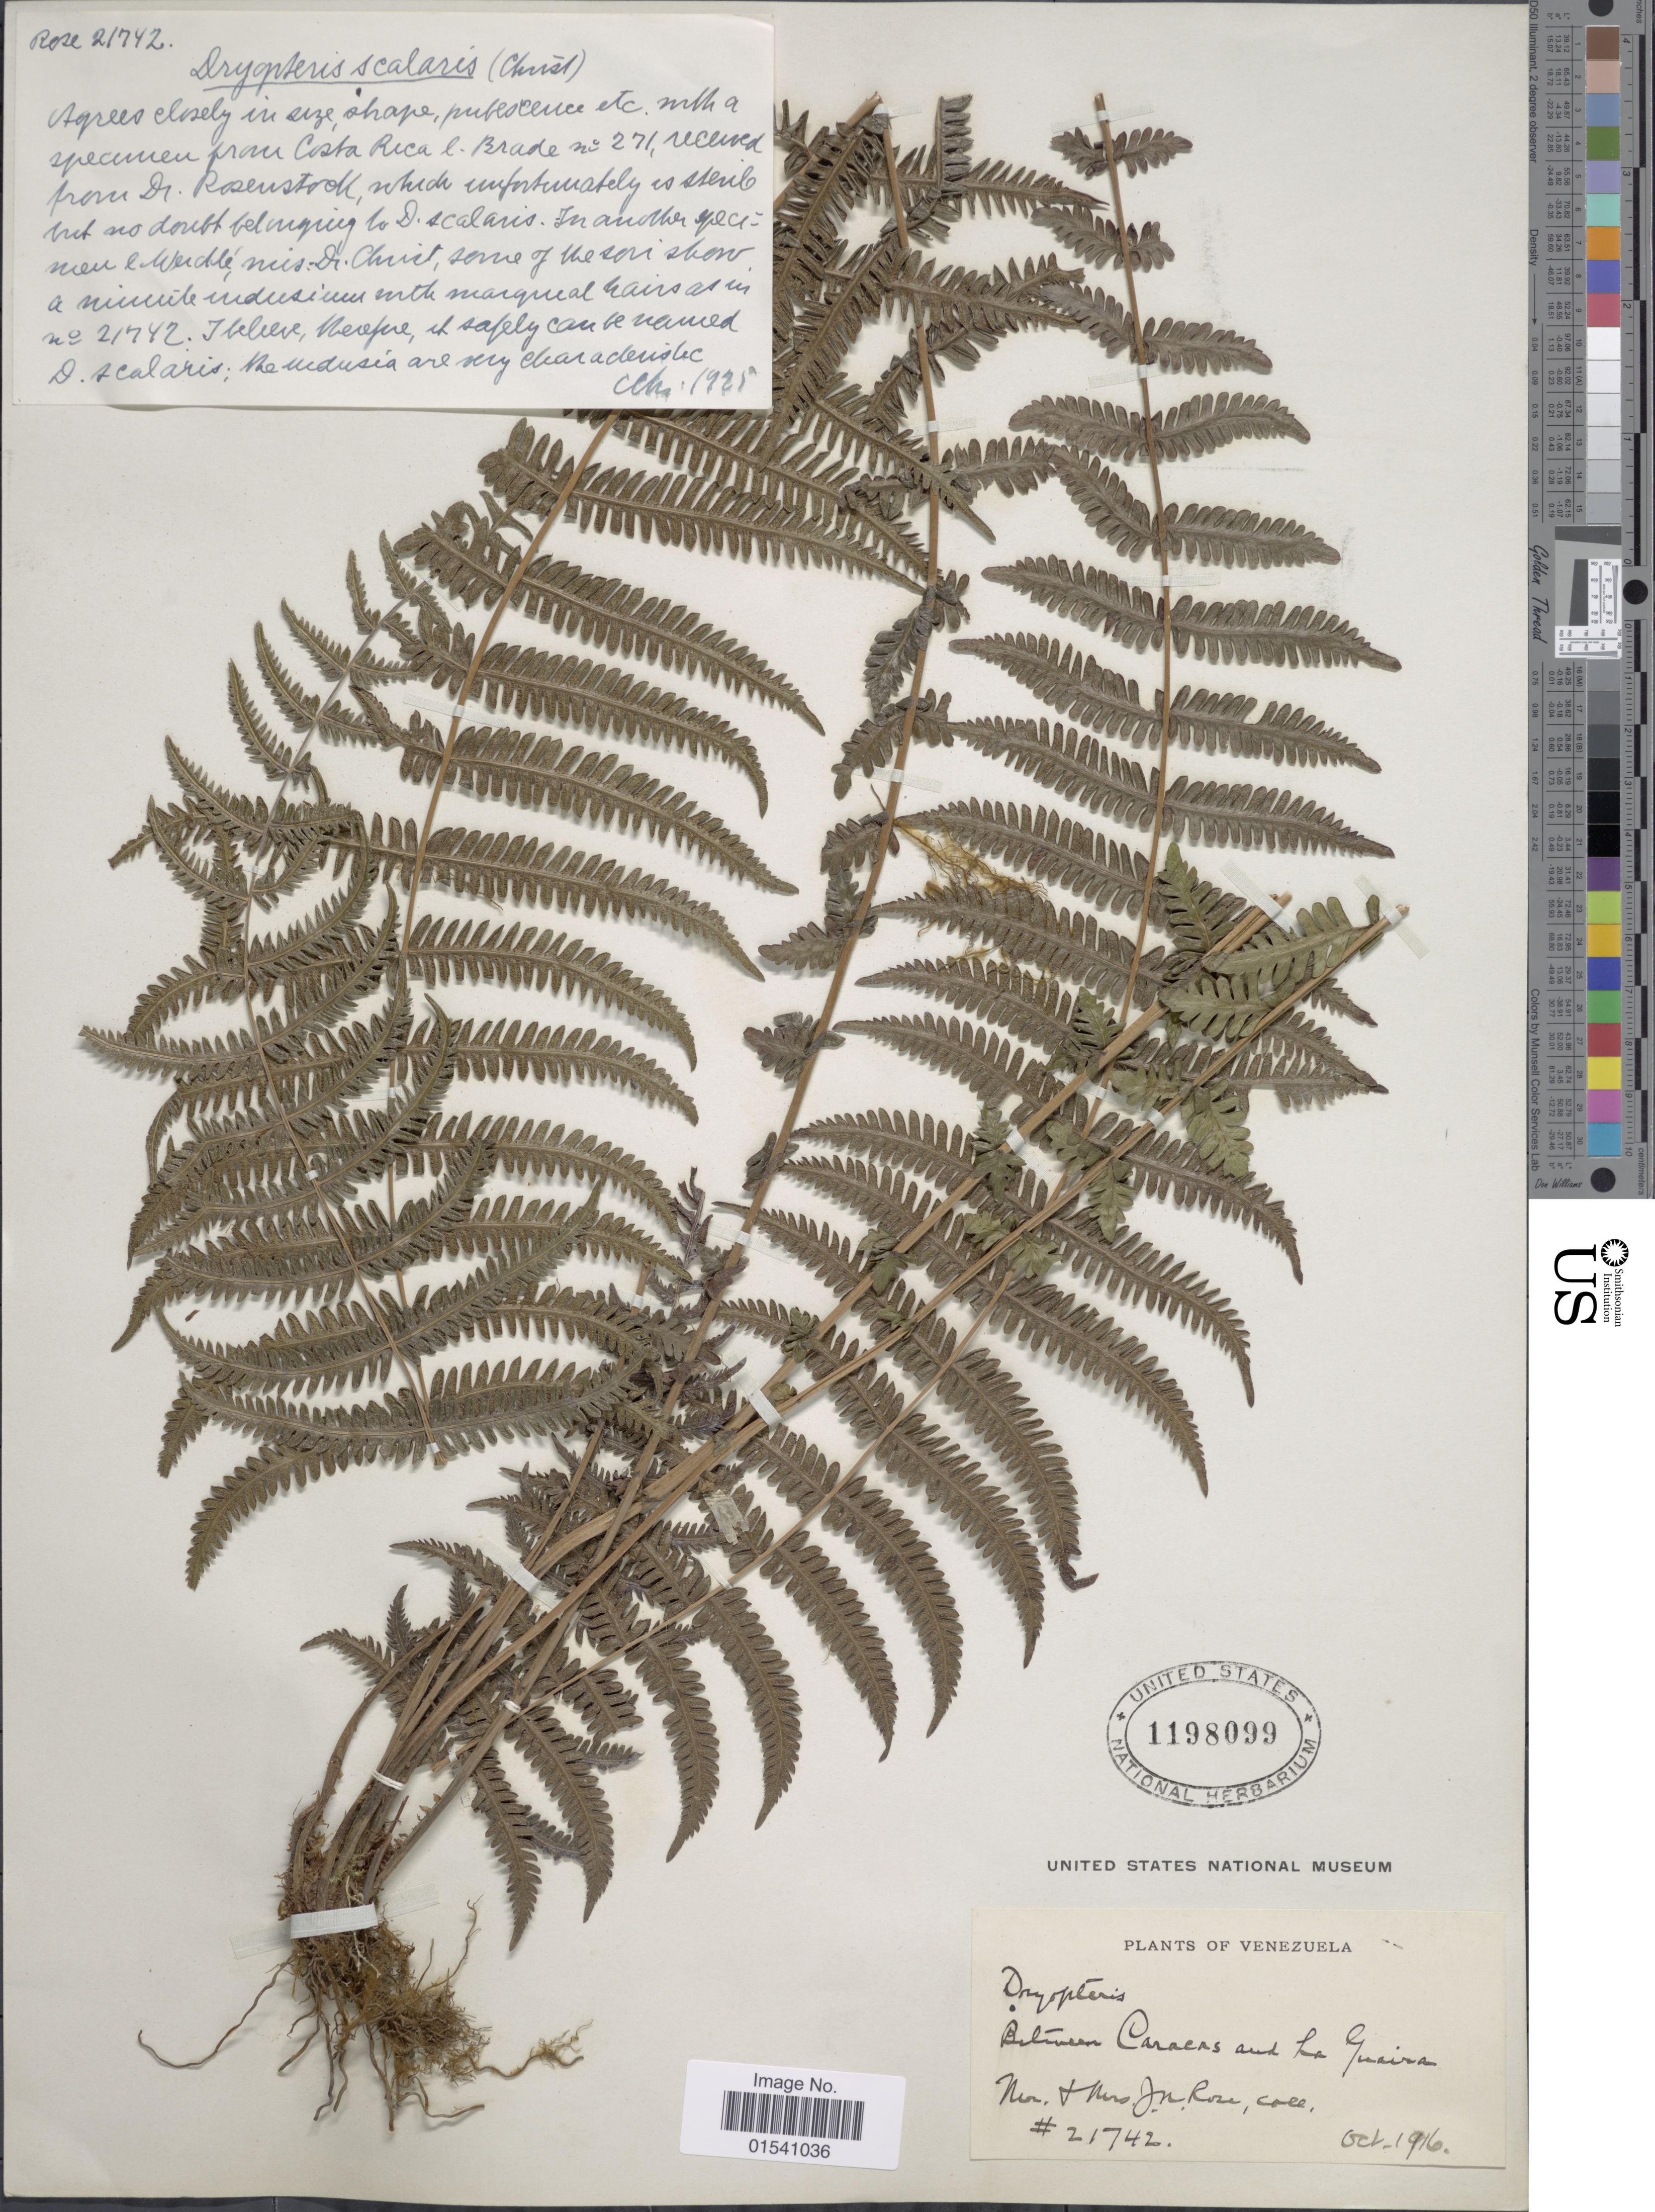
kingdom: Plantae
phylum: Tracheophyta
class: Polypodiopsida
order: Polypodiales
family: Thelypteridaceae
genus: Amauropelta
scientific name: Amauropelta scalaris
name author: (Christ) Á. Löve & D. Löve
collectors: J. N. Rose & L. B. Rose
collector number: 21742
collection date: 1916-10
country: Venezuela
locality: Between Caracas and La Guaira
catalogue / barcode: US 1198099